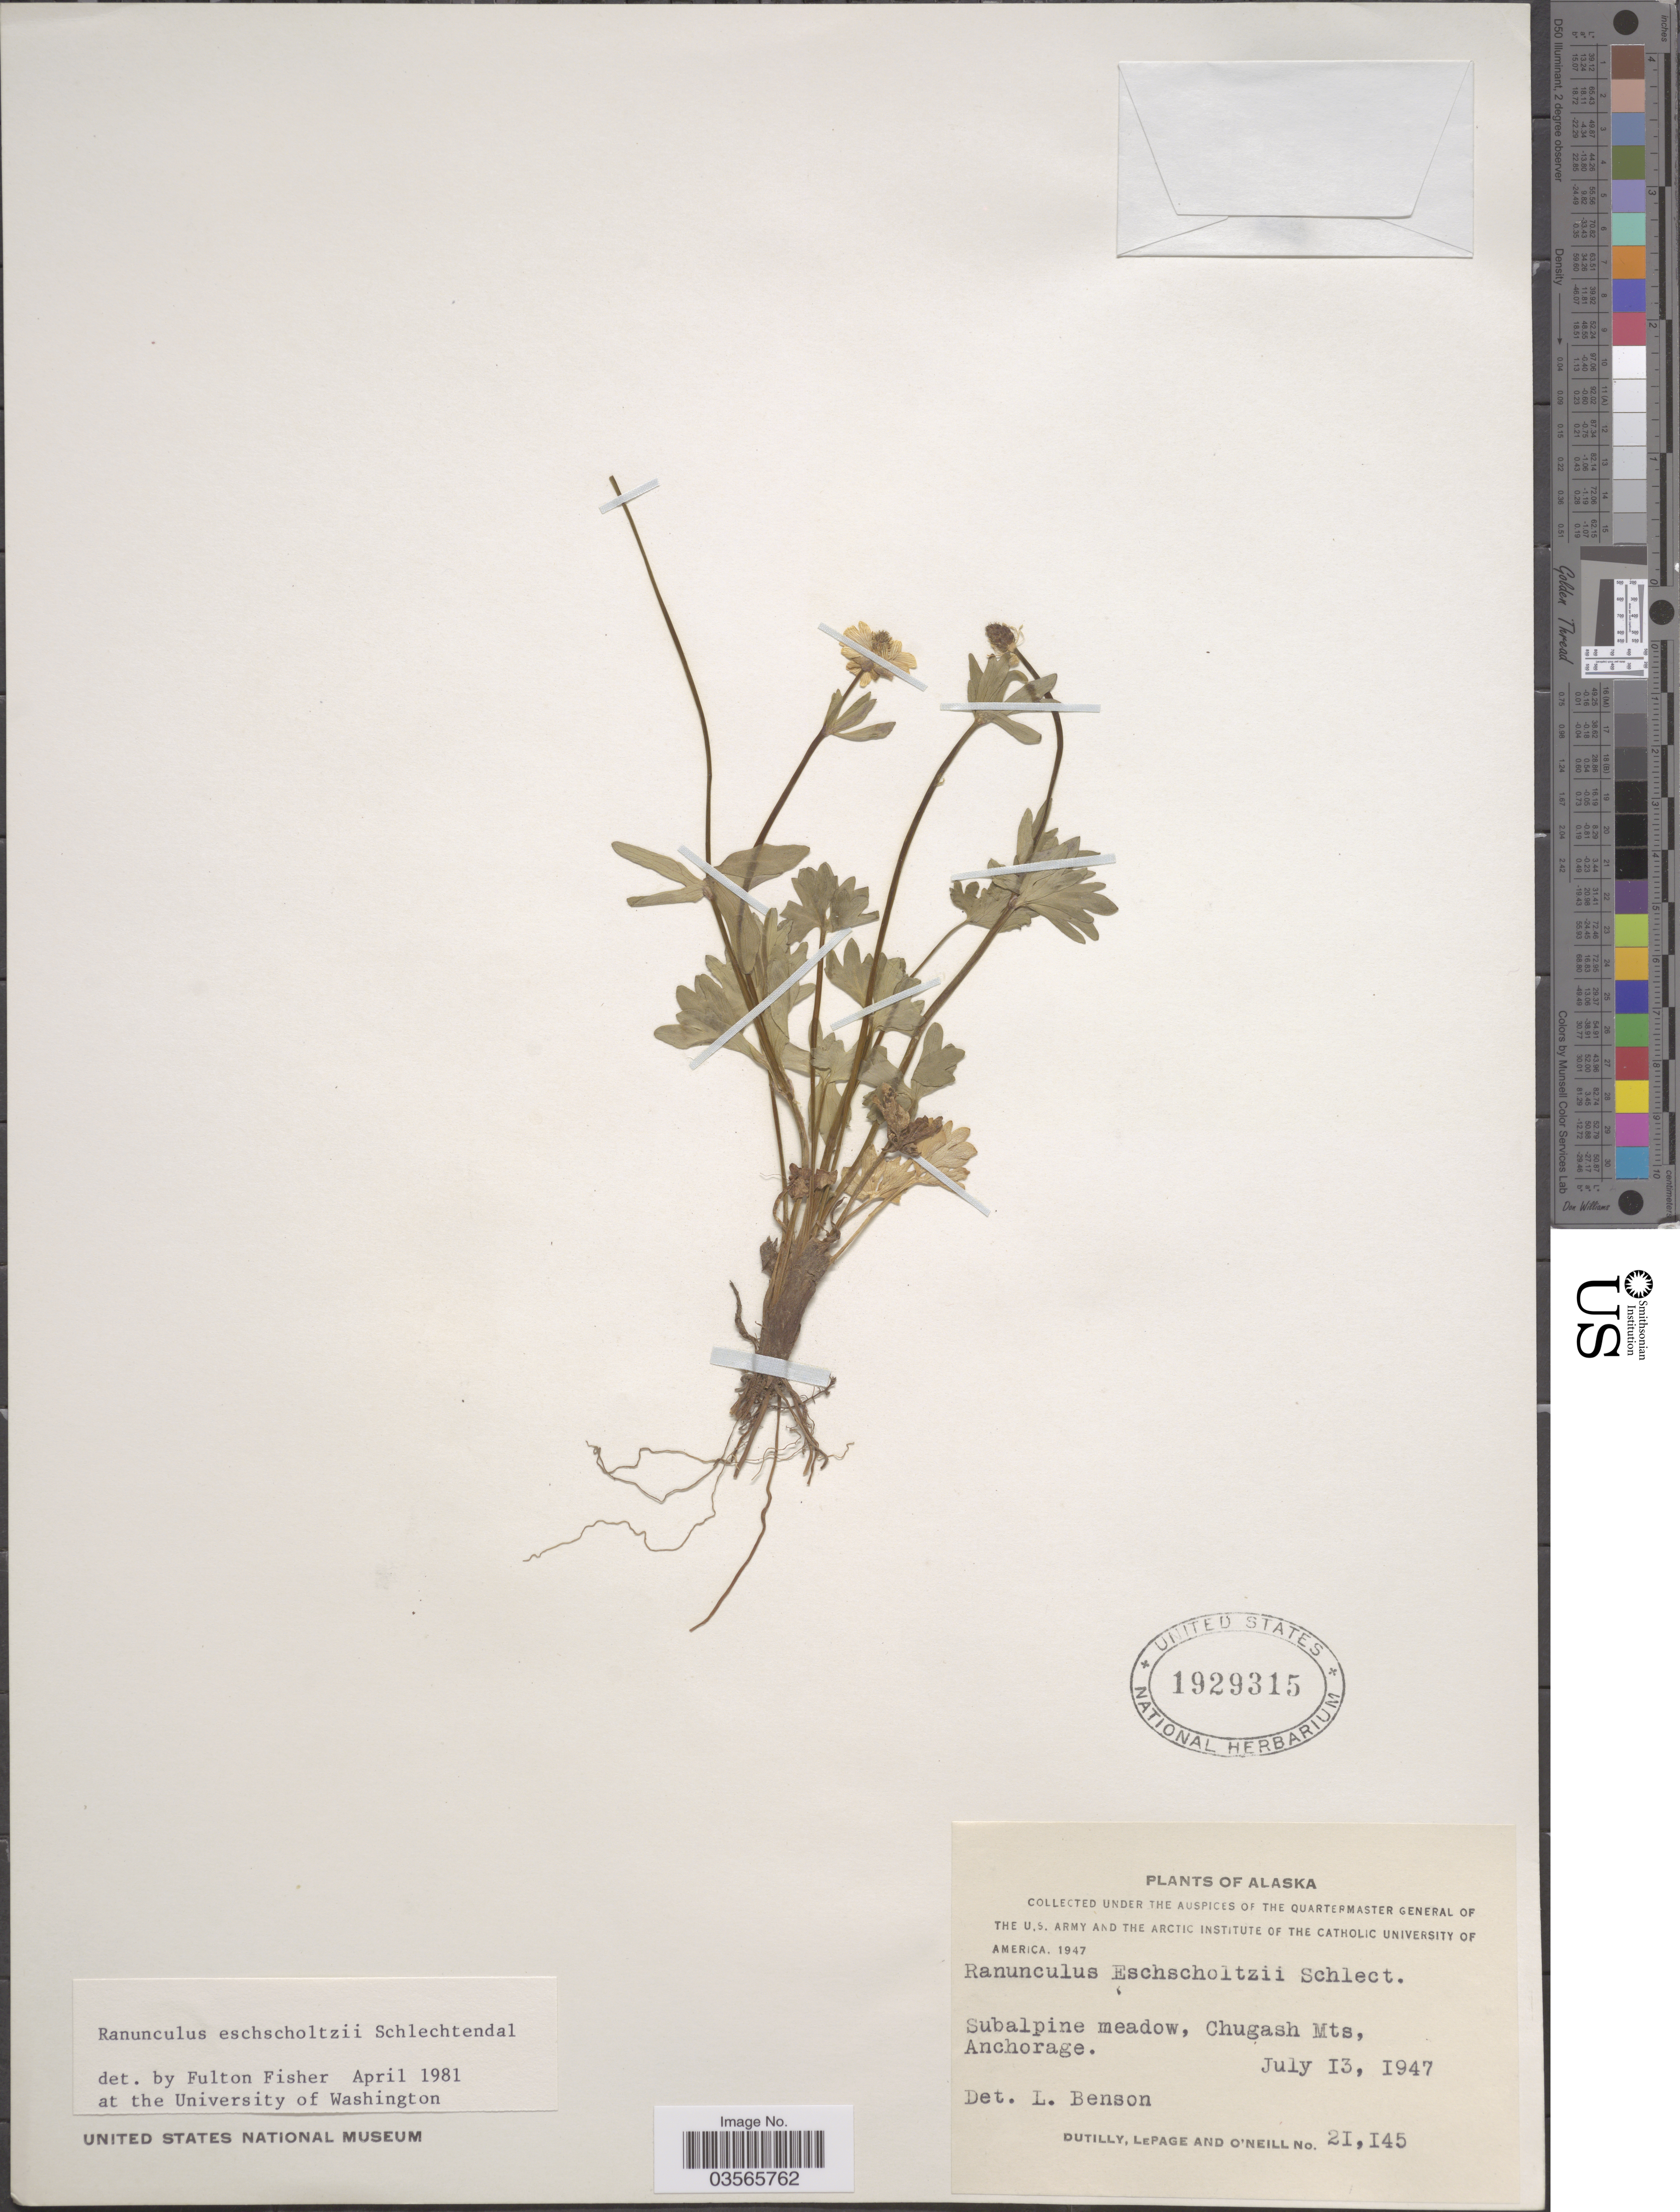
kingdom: Plantae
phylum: Tracheophyta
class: Magnoliopsida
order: Ranunculales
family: Ranunculaceae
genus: Ranunculus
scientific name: Ranunculus eschscholtzii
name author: Schltdl.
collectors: -. Dutilly, -. LePage & -. O'Neill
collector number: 21145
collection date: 1947-07-13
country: United States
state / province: Alaska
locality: Subalpine meadow, Chugash Mts, Anchorage.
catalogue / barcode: US 1929315